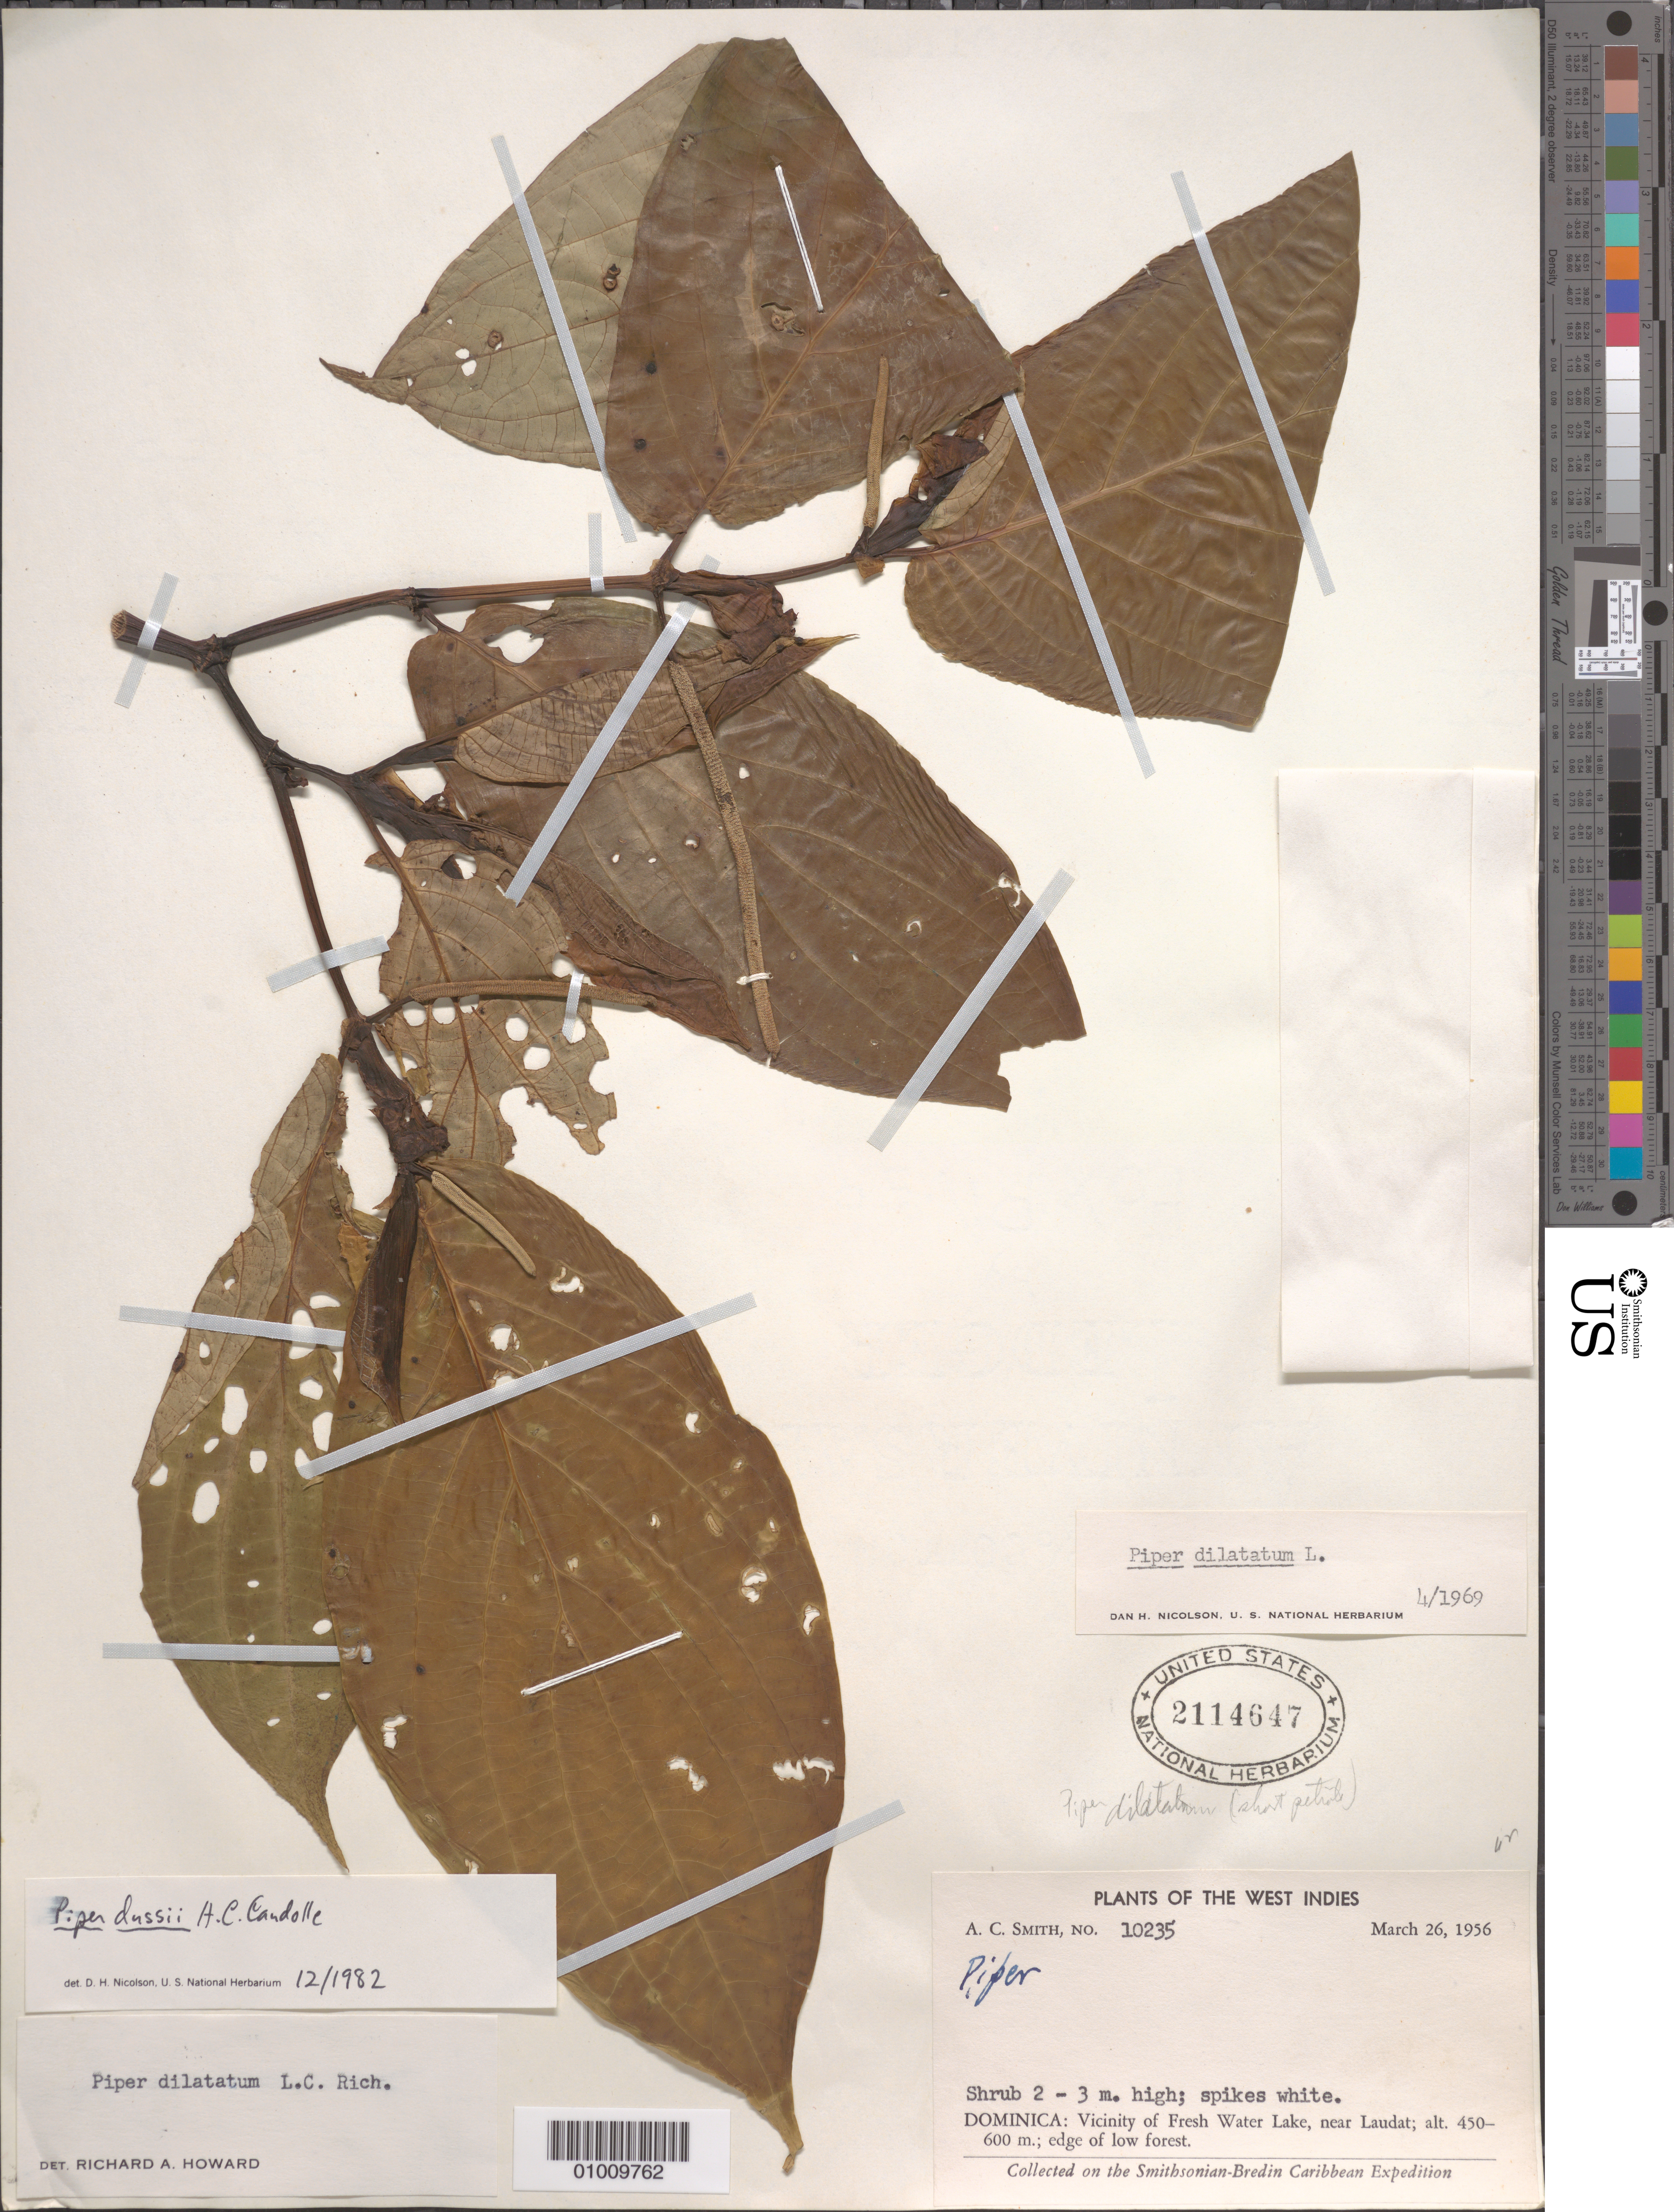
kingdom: Plantae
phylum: Tracheophyta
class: Magnoliopsida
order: Piperales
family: Piperaceae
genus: Piper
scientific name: Piper dussii var. dussii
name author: C. DC.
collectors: A. C. Smith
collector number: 10235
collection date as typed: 26 Mar 1956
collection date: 1956-03-26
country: Dominica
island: Dominica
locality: Vicinity of Fresh Water Lake, near Laudat edge of low forest.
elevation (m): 450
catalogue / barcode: US 2114647